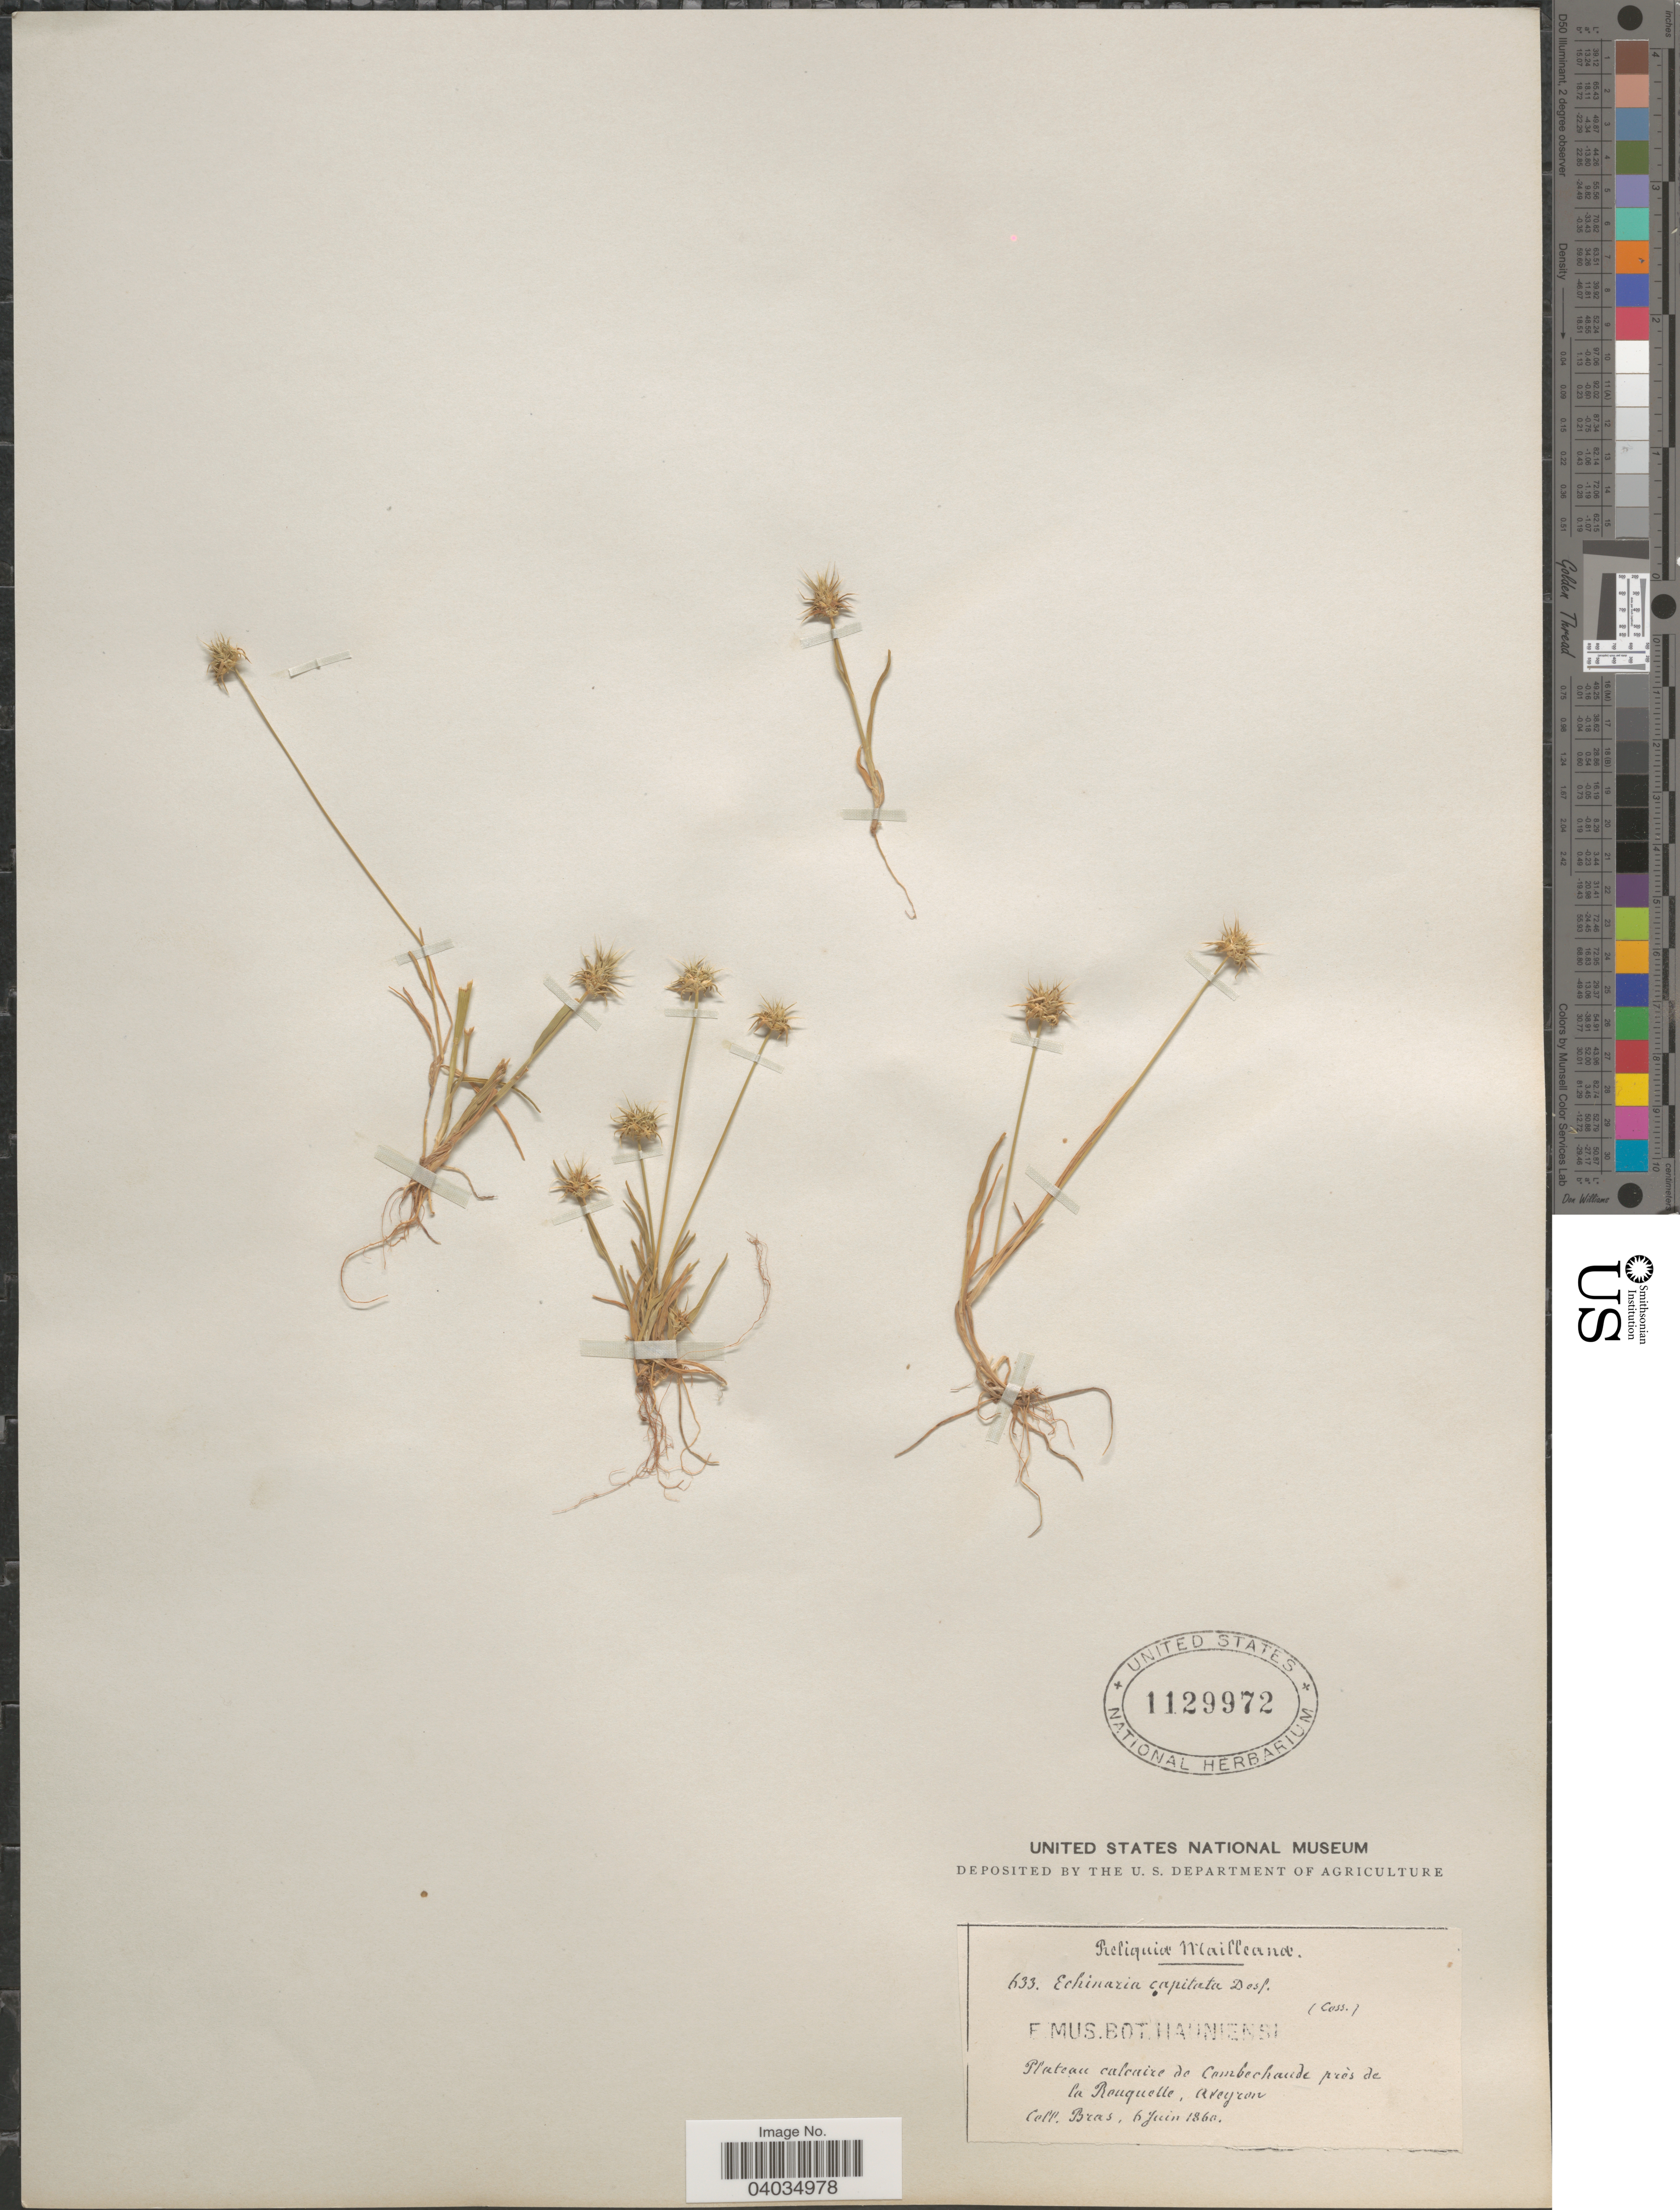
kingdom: Plantae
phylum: Tracheophyta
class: Liliopsida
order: Poales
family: Poaceae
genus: Echinaria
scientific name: Echinaria capitata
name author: (L.) Desf.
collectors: Bras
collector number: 633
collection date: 1860-06-06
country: France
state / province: Occitanie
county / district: Aveyron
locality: Plateau calcaire de Cambechaude près de la Rouquelle, Aveyron.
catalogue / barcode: US 1129972